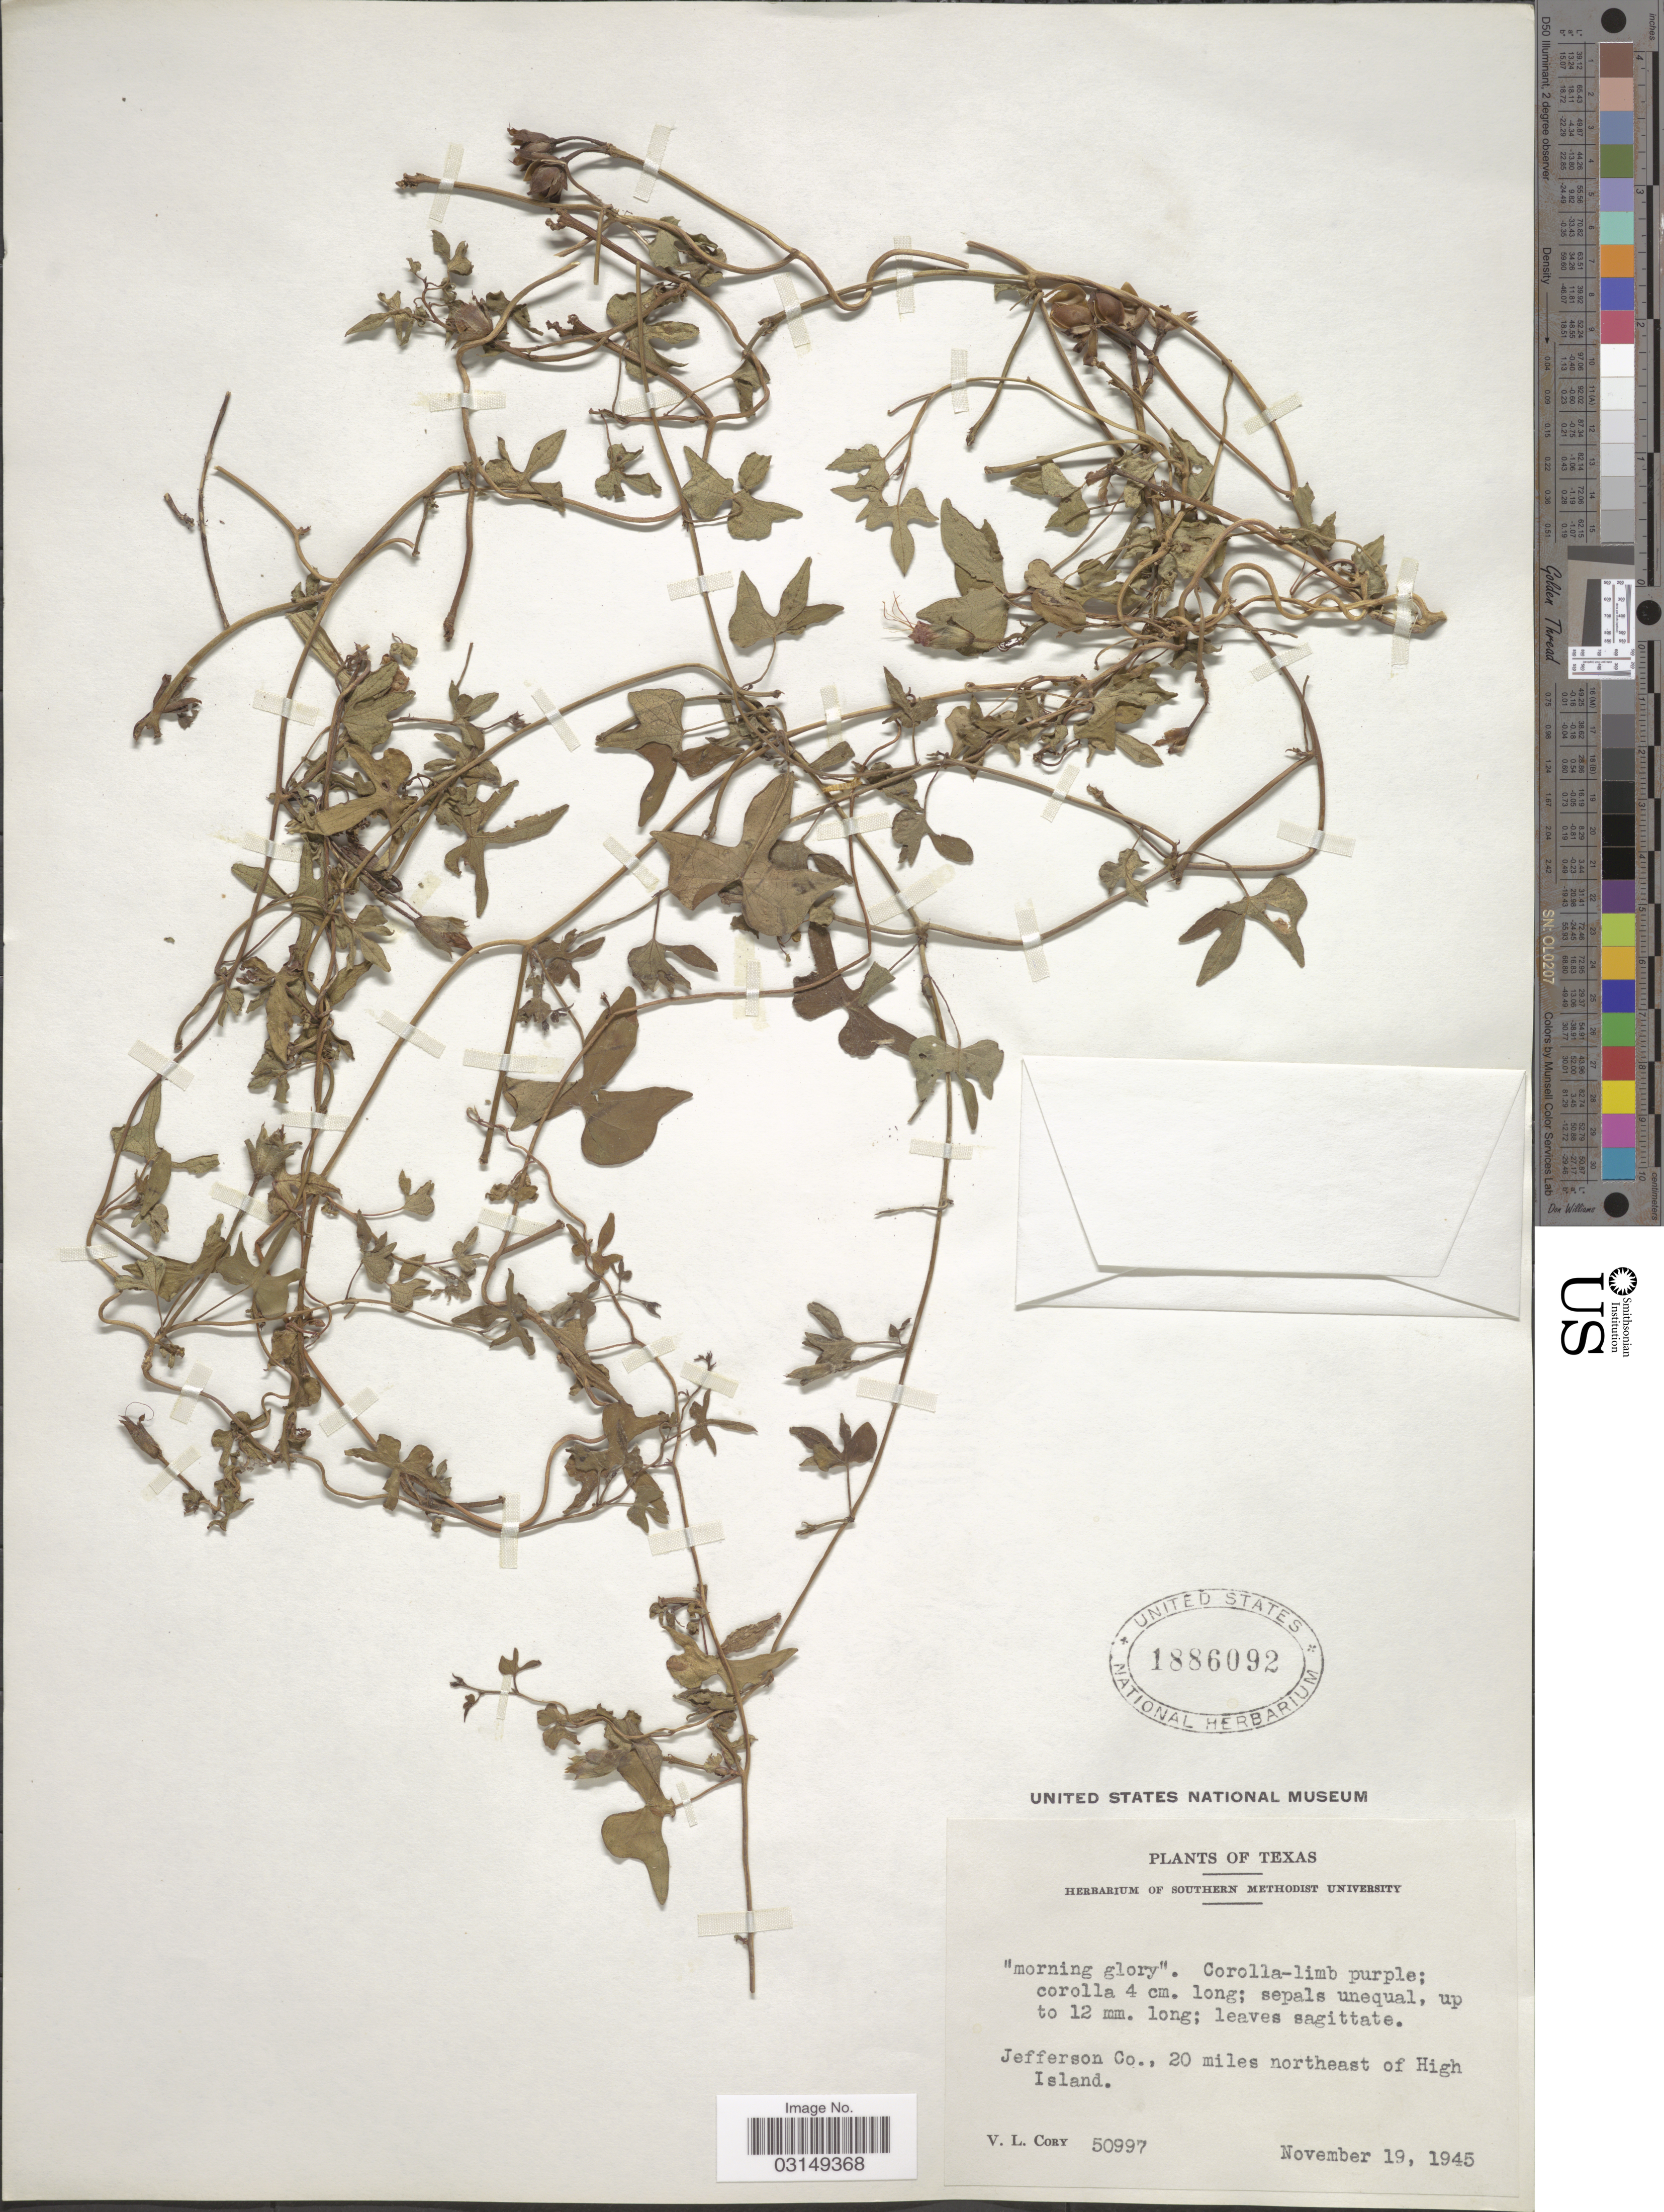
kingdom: Plantae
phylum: Tracheophyta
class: Magnoliopsida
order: Solanales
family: Convolvulaceae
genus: Ipomoea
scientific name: Ipomoea trichocarpa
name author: Elliott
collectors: V. Cory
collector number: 50997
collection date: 1945-11-19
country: United States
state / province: Texas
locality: Jefferson Co., 20 miles northeast of High Island.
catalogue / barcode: US 1886092